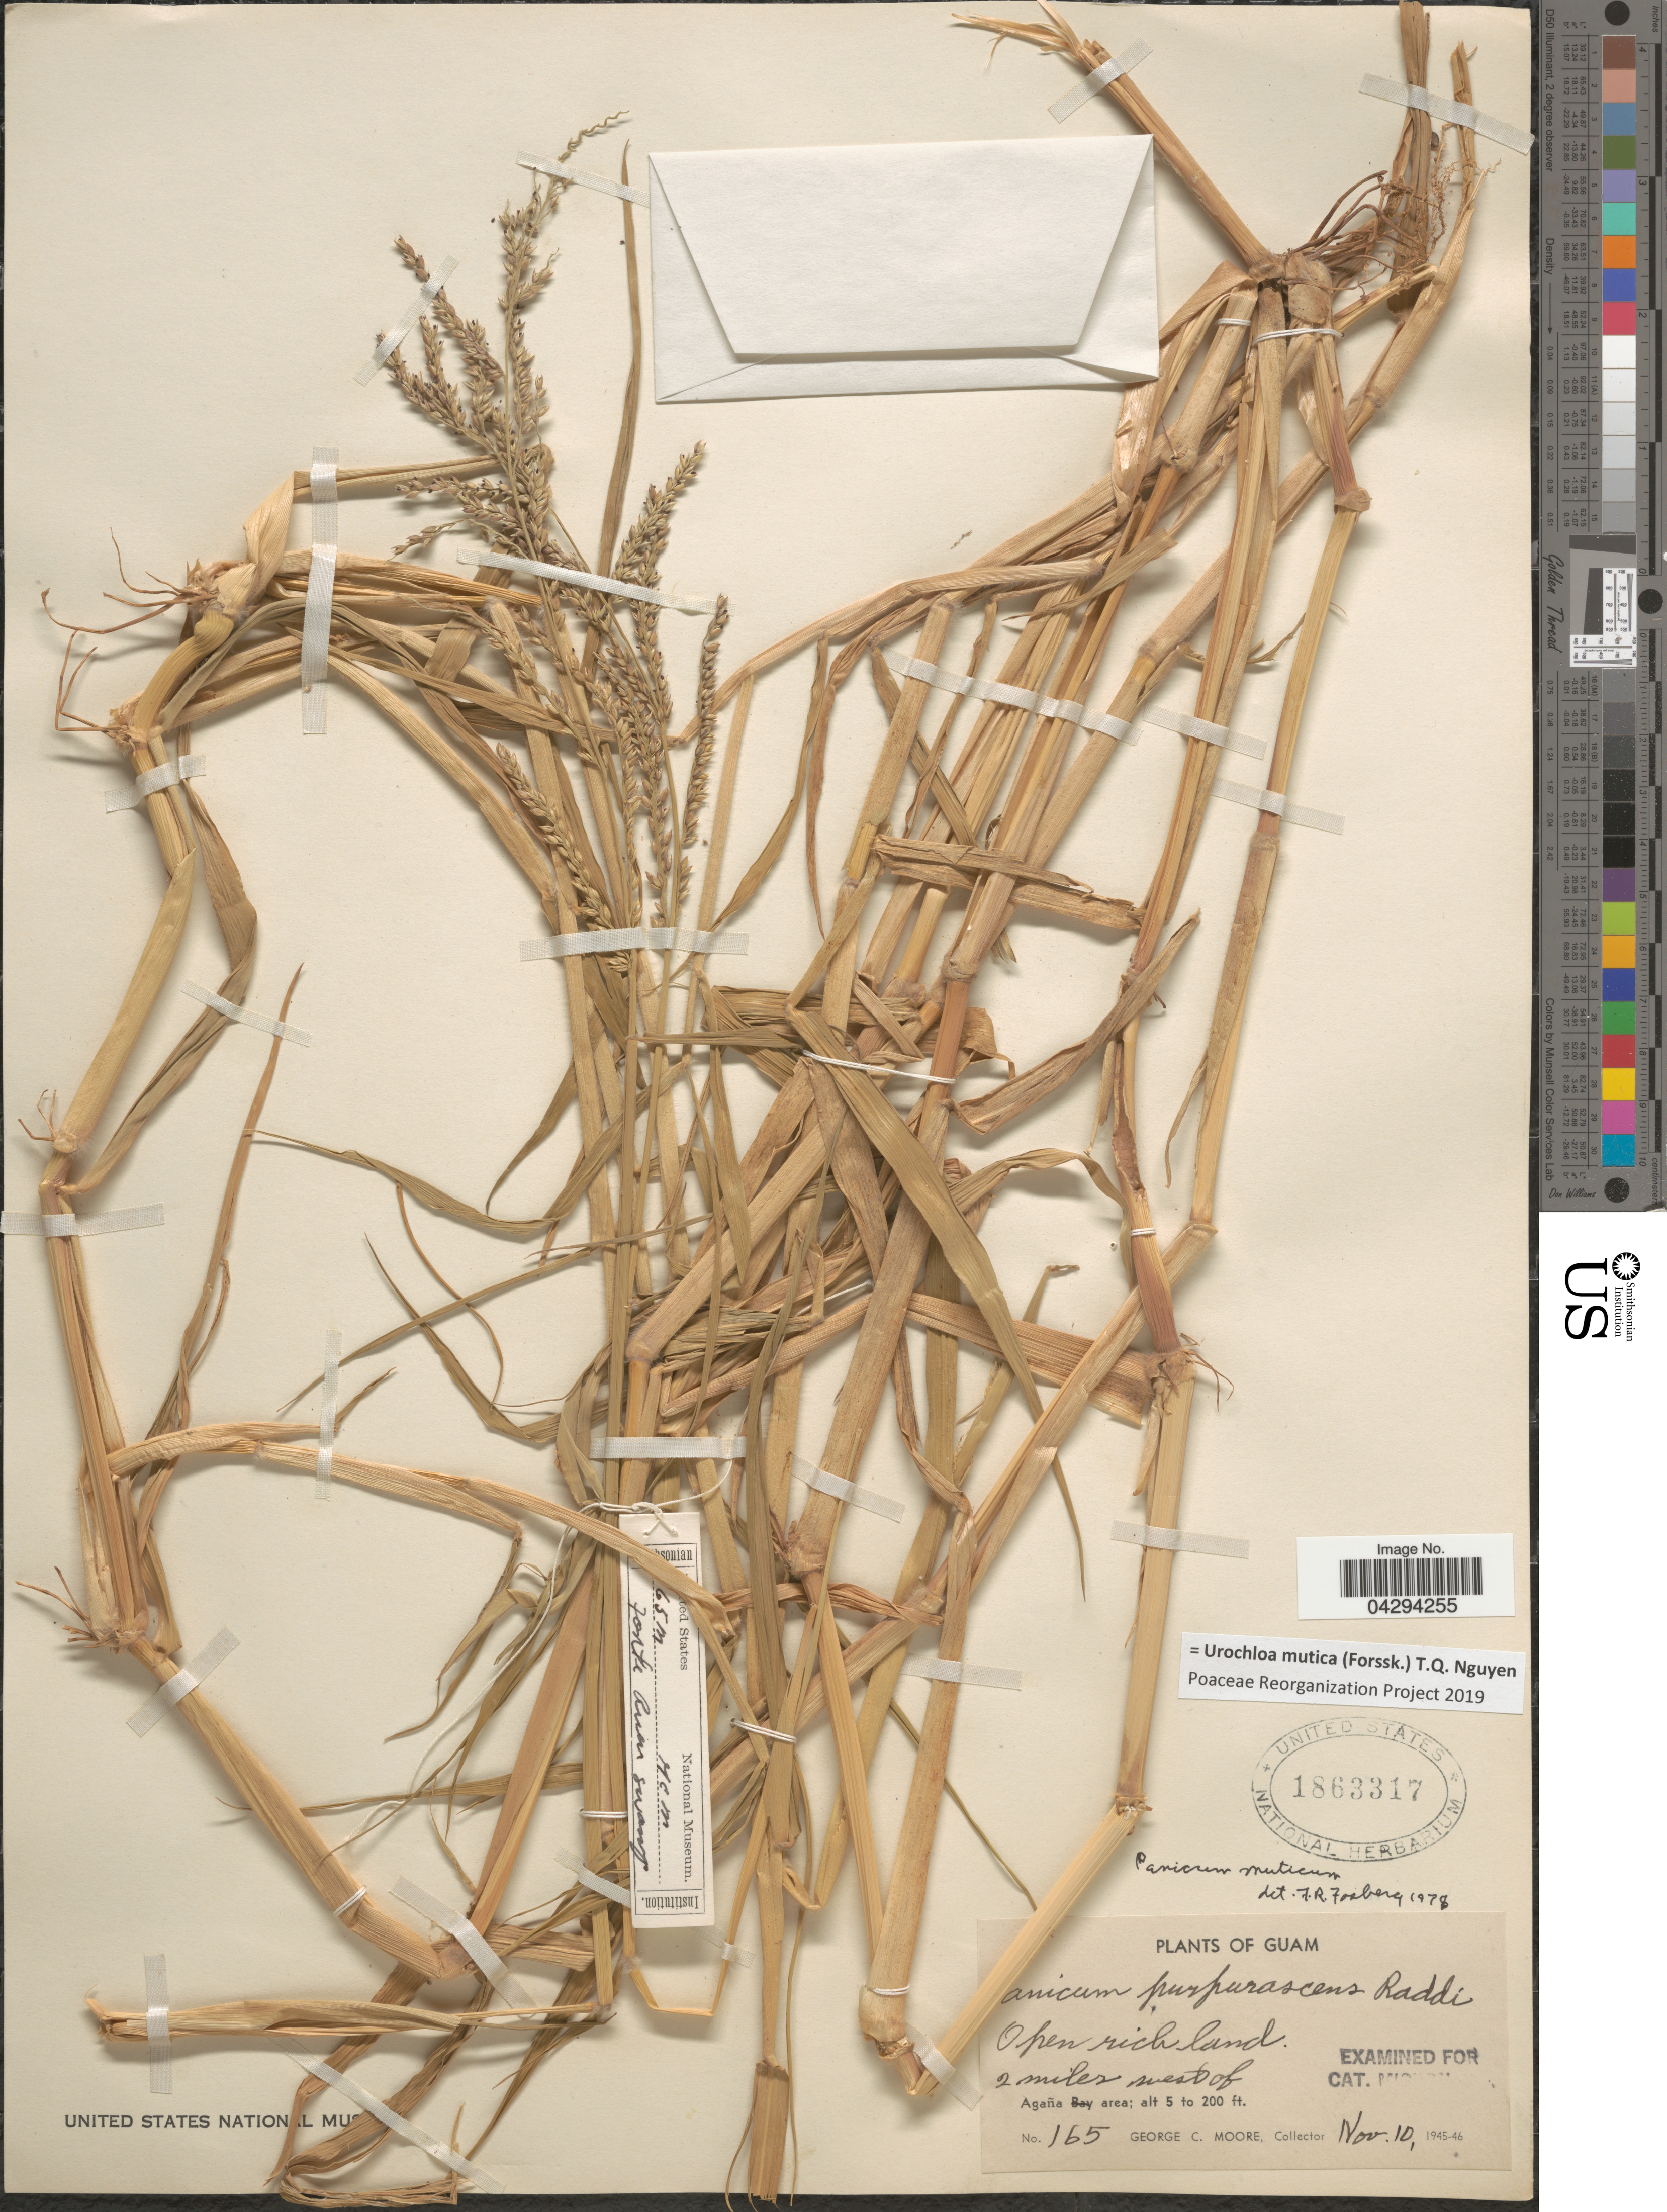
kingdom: Plantae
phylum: Tracheophyta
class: Liliopsida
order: Poales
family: Poaceae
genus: Urochloa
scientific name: Urochloa mutica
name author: (Forssk.) T.Q. Nguyen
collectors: G. C. Moore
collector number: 165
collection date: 1945-11-10/1946-11-10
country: Guam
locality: Open rich land. 2 miles west of Agaña area.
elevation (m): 2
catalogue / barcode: US 1863317